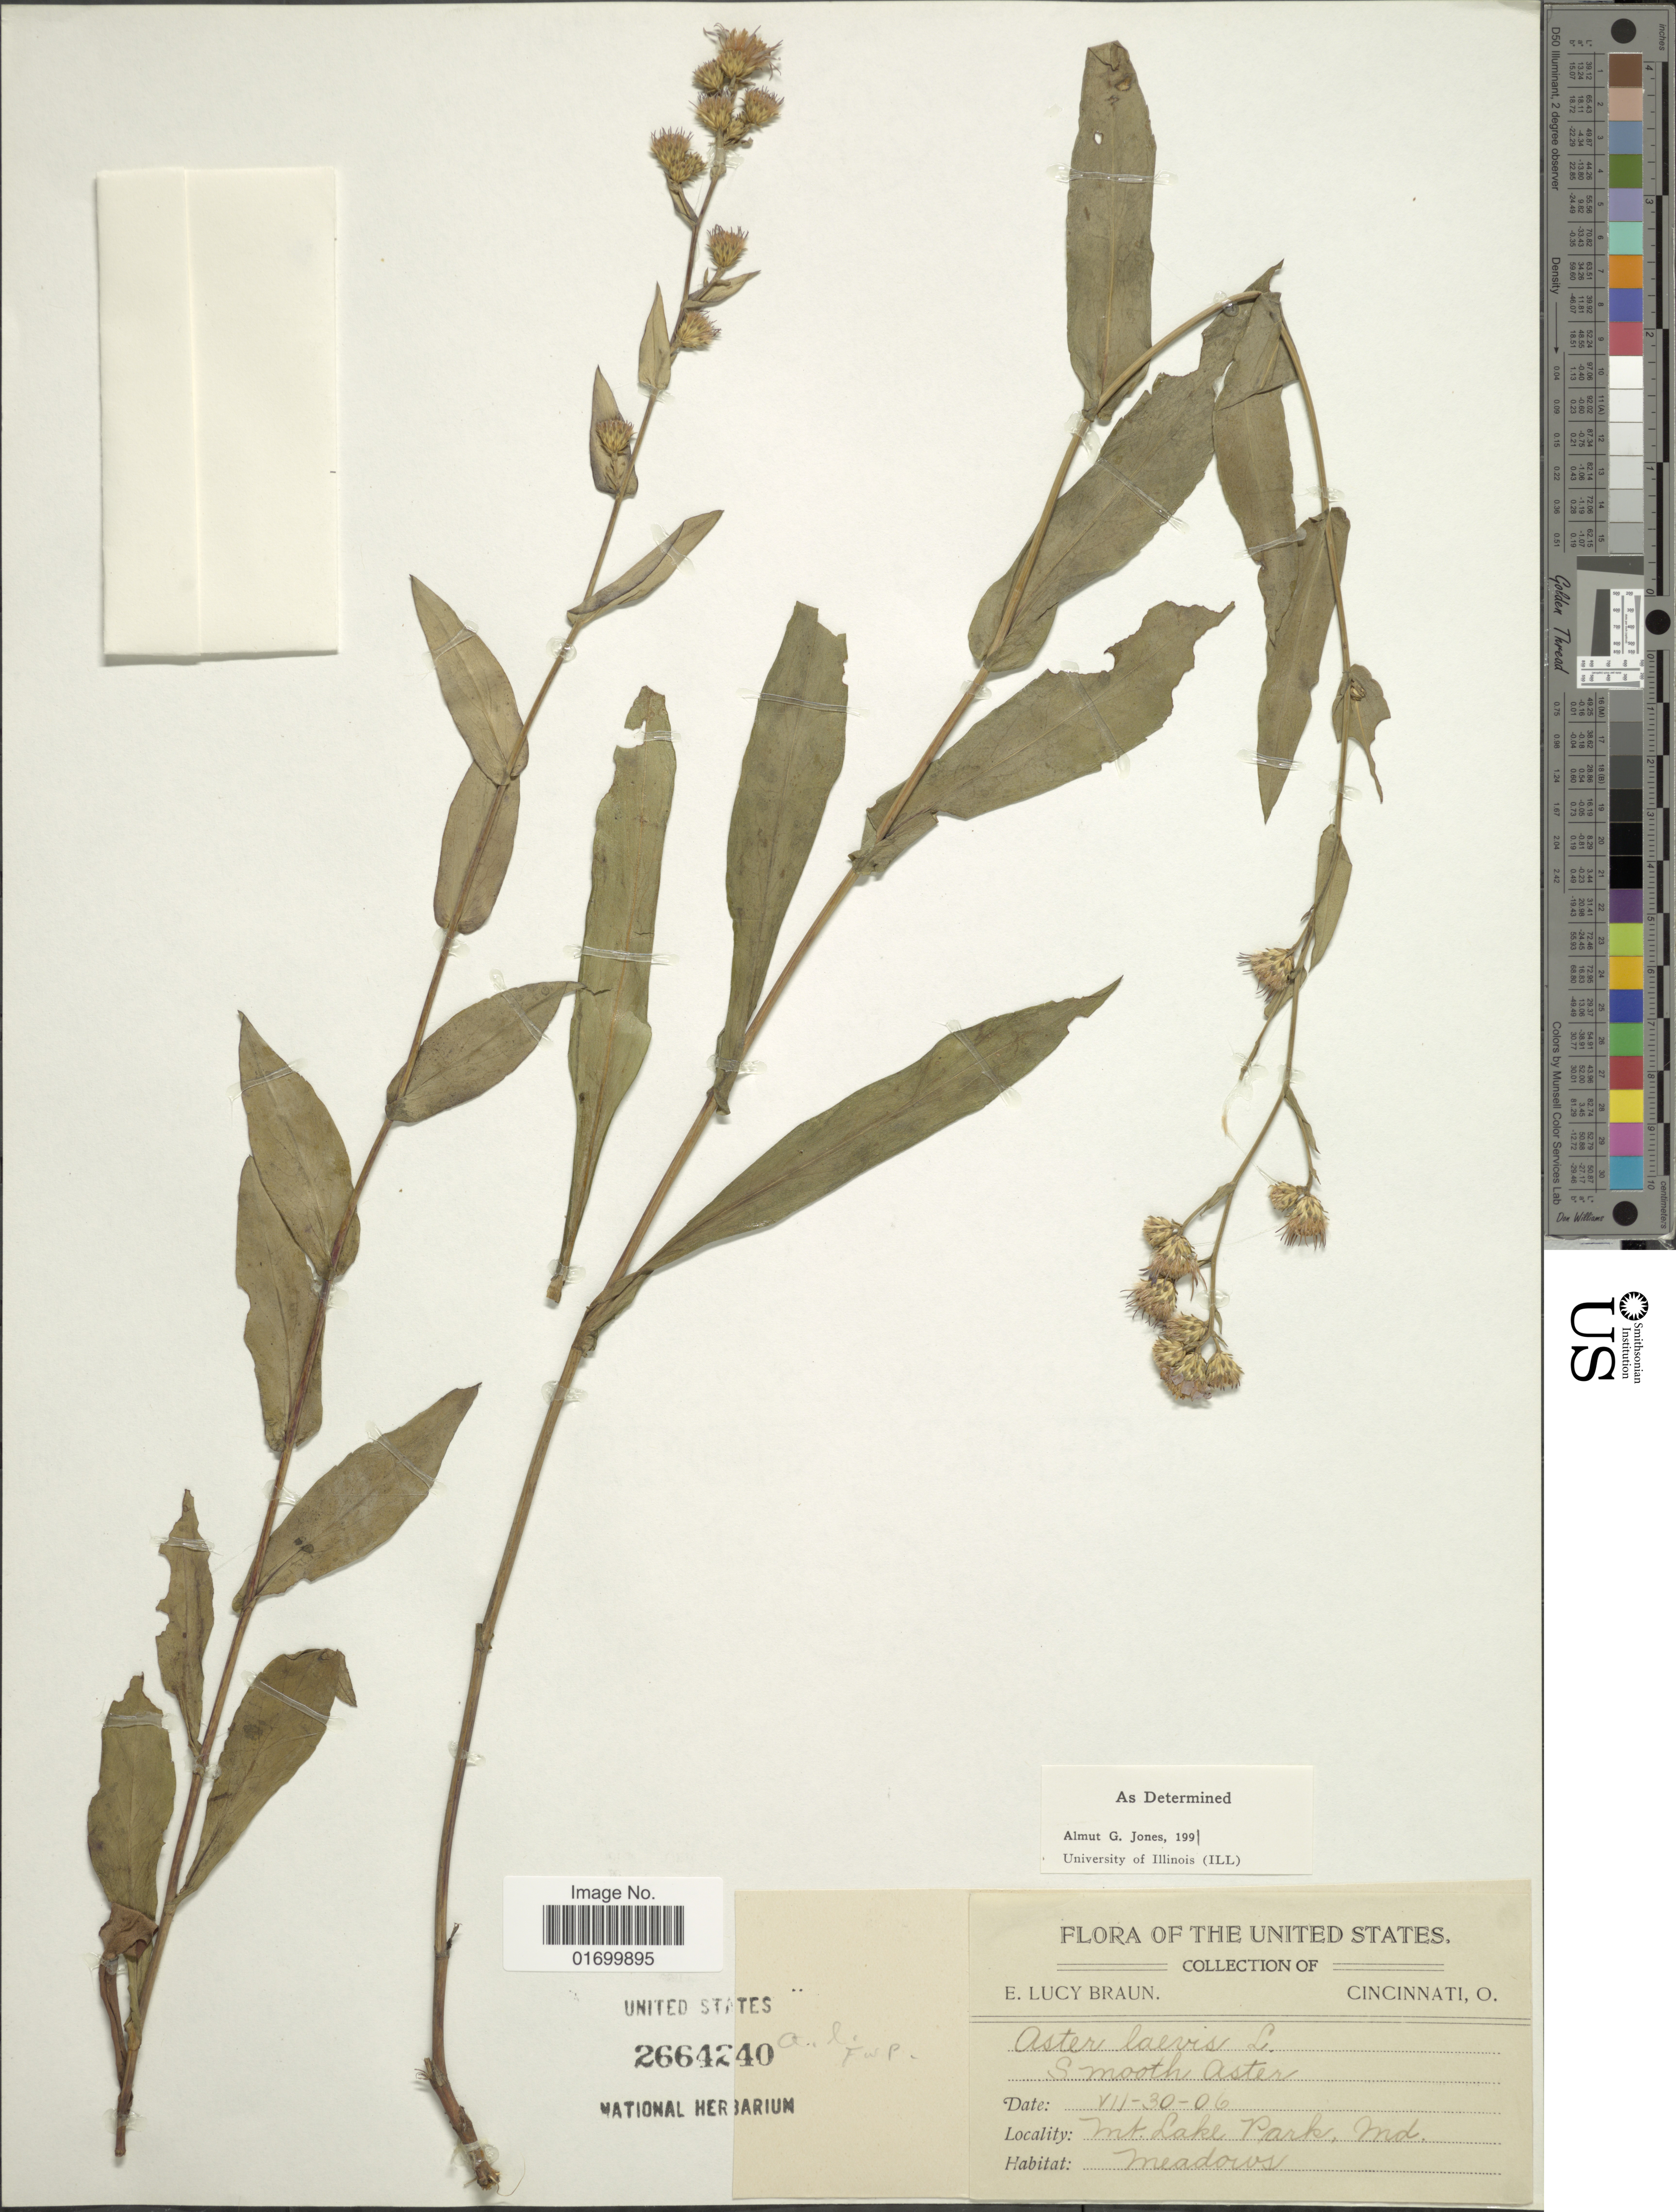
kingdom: Plantae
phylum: Tracheophyta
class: Magnoliopsida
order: Asterales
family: Asteraceae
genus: Symphyotrichum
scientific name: Symphyotrichum laeve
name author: (L.) Á. Löve & D. Löve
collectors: E. L. Braun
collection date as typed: Transcribed d/m/y: 30/7/6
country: United States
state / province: Ohio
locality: Cincinnati, O. Mt. Lake Park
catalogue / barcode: US 2664240